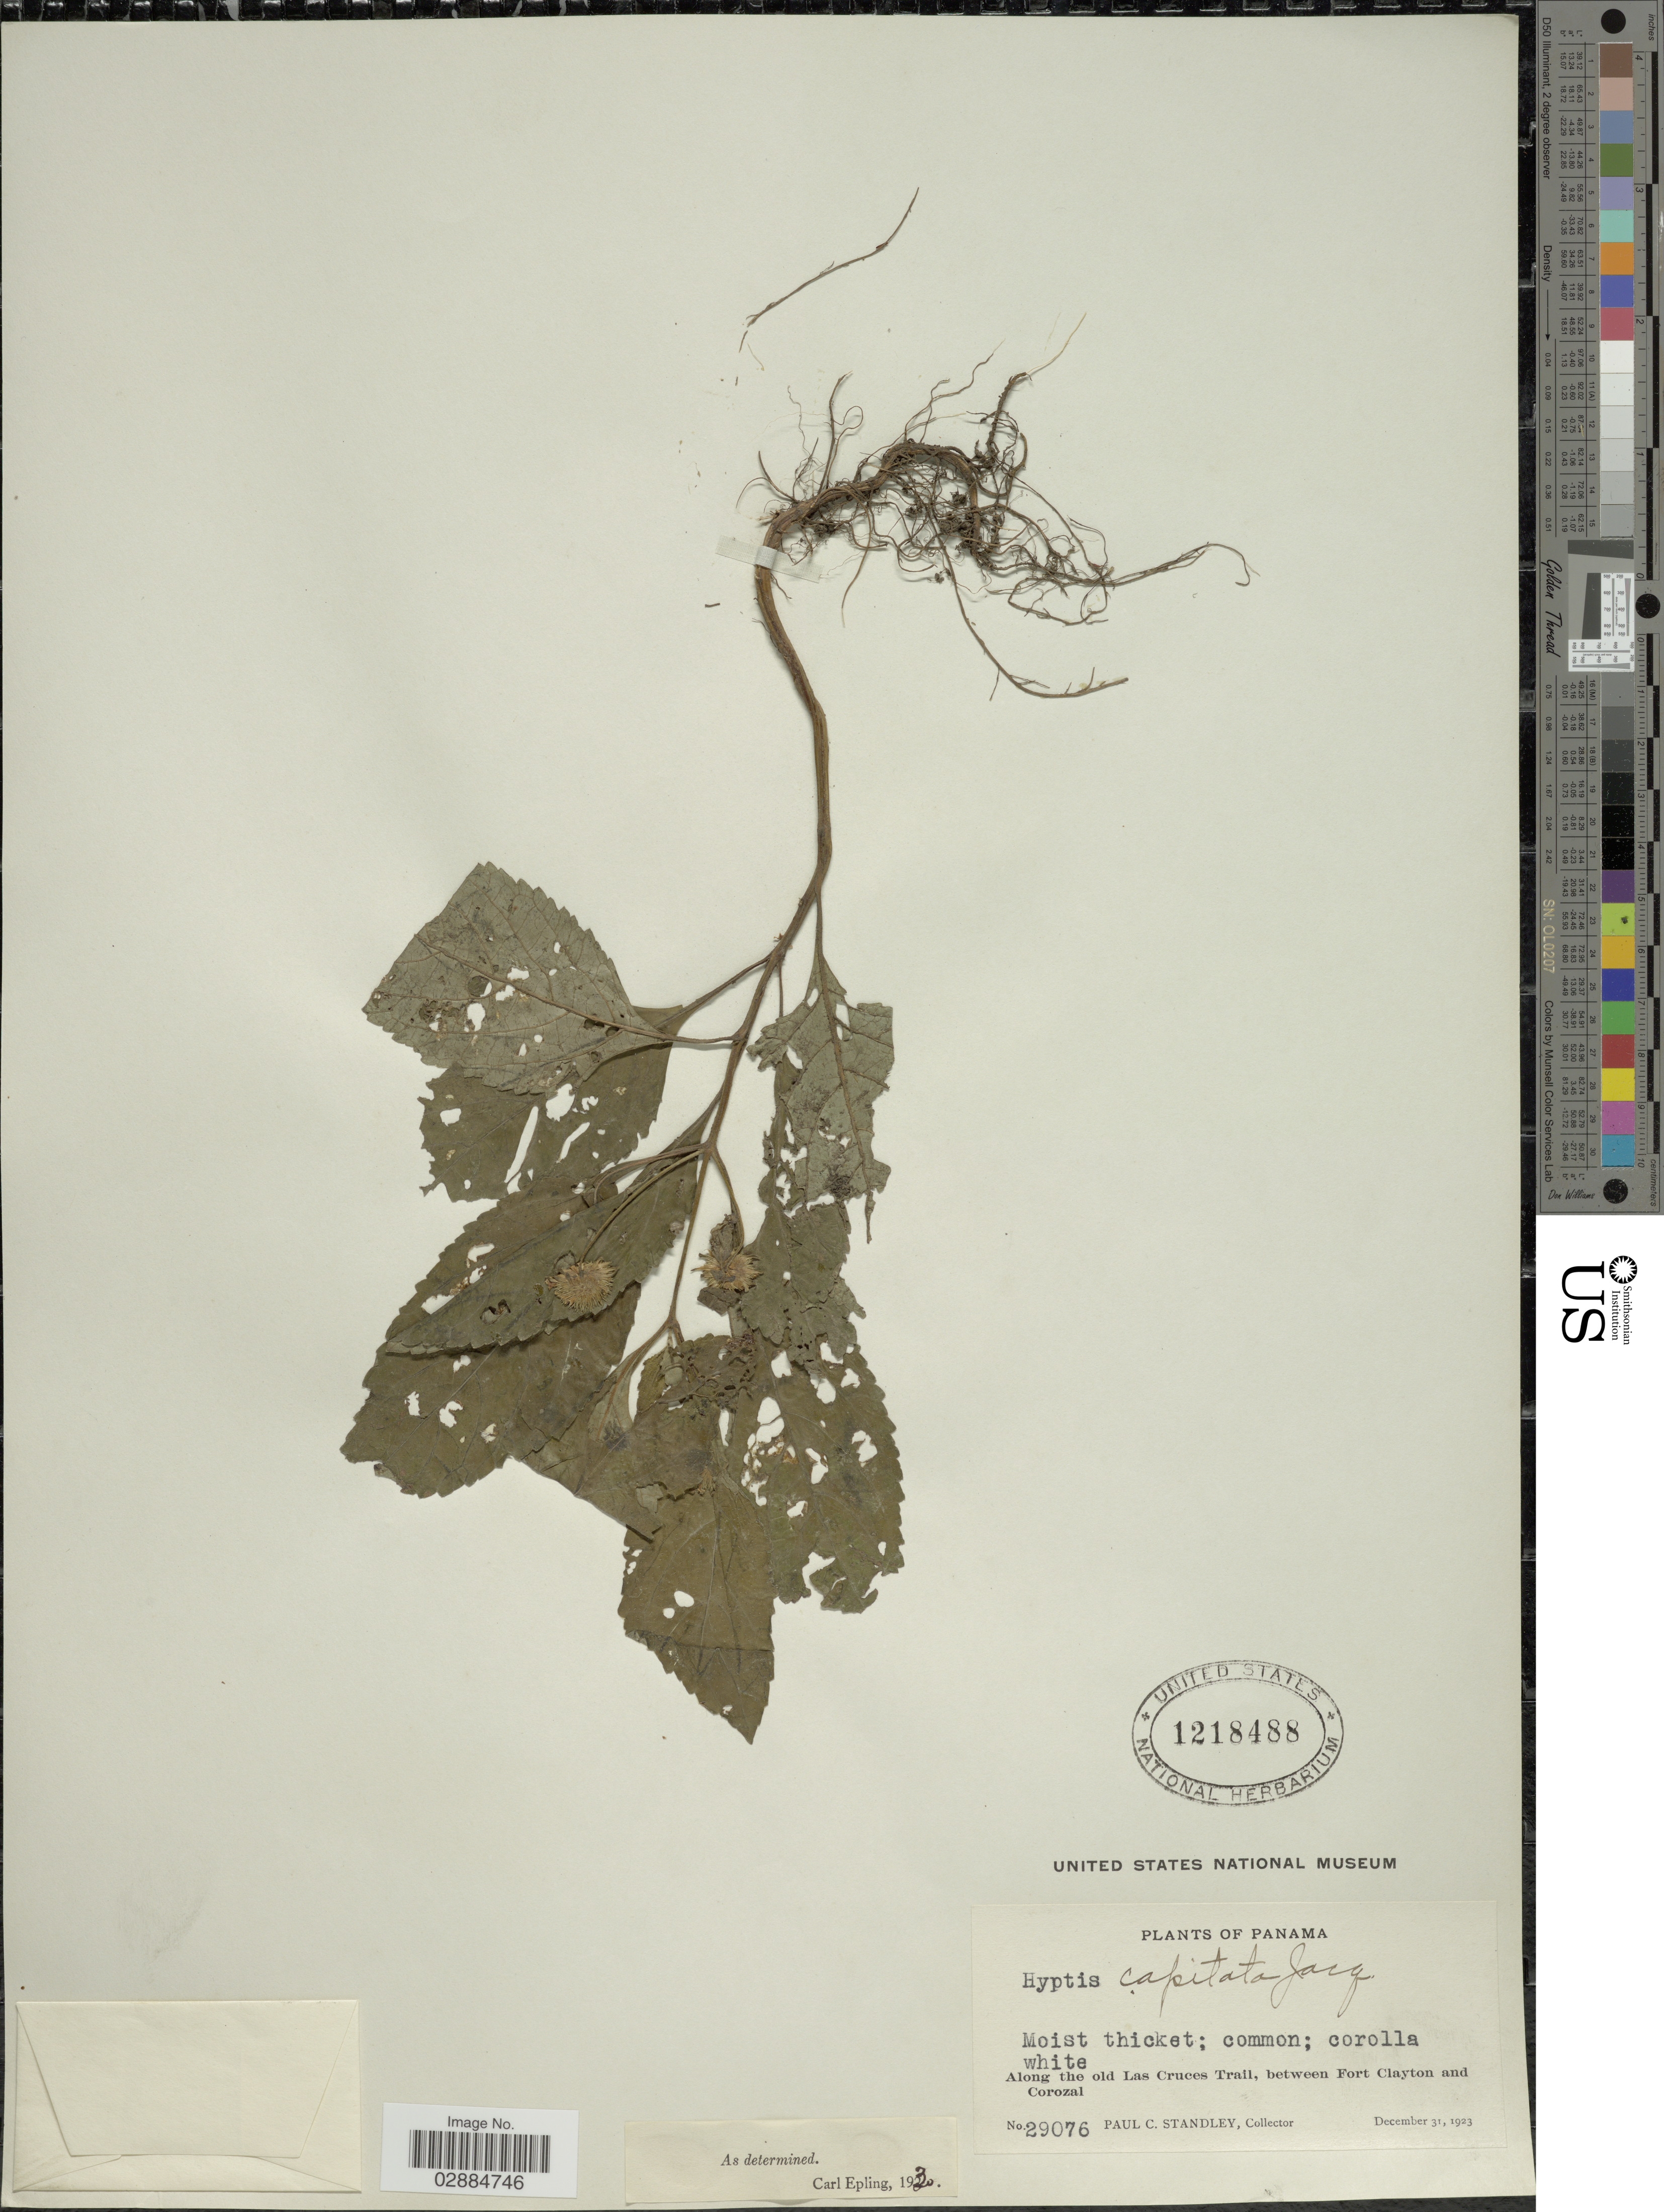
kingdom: Plantae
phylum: Tracheophyta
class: Magnoliopsida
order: Lamiales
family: Lamiaceae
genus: Hyptis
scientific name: Hyptis capitata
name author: Jacq.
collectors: P. C. Standley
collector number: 29076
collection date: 1923-12-31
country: Panama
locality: Along the old Las Cruces Trail, between Fort Clayton and Corozal.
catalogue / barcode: US 1218488